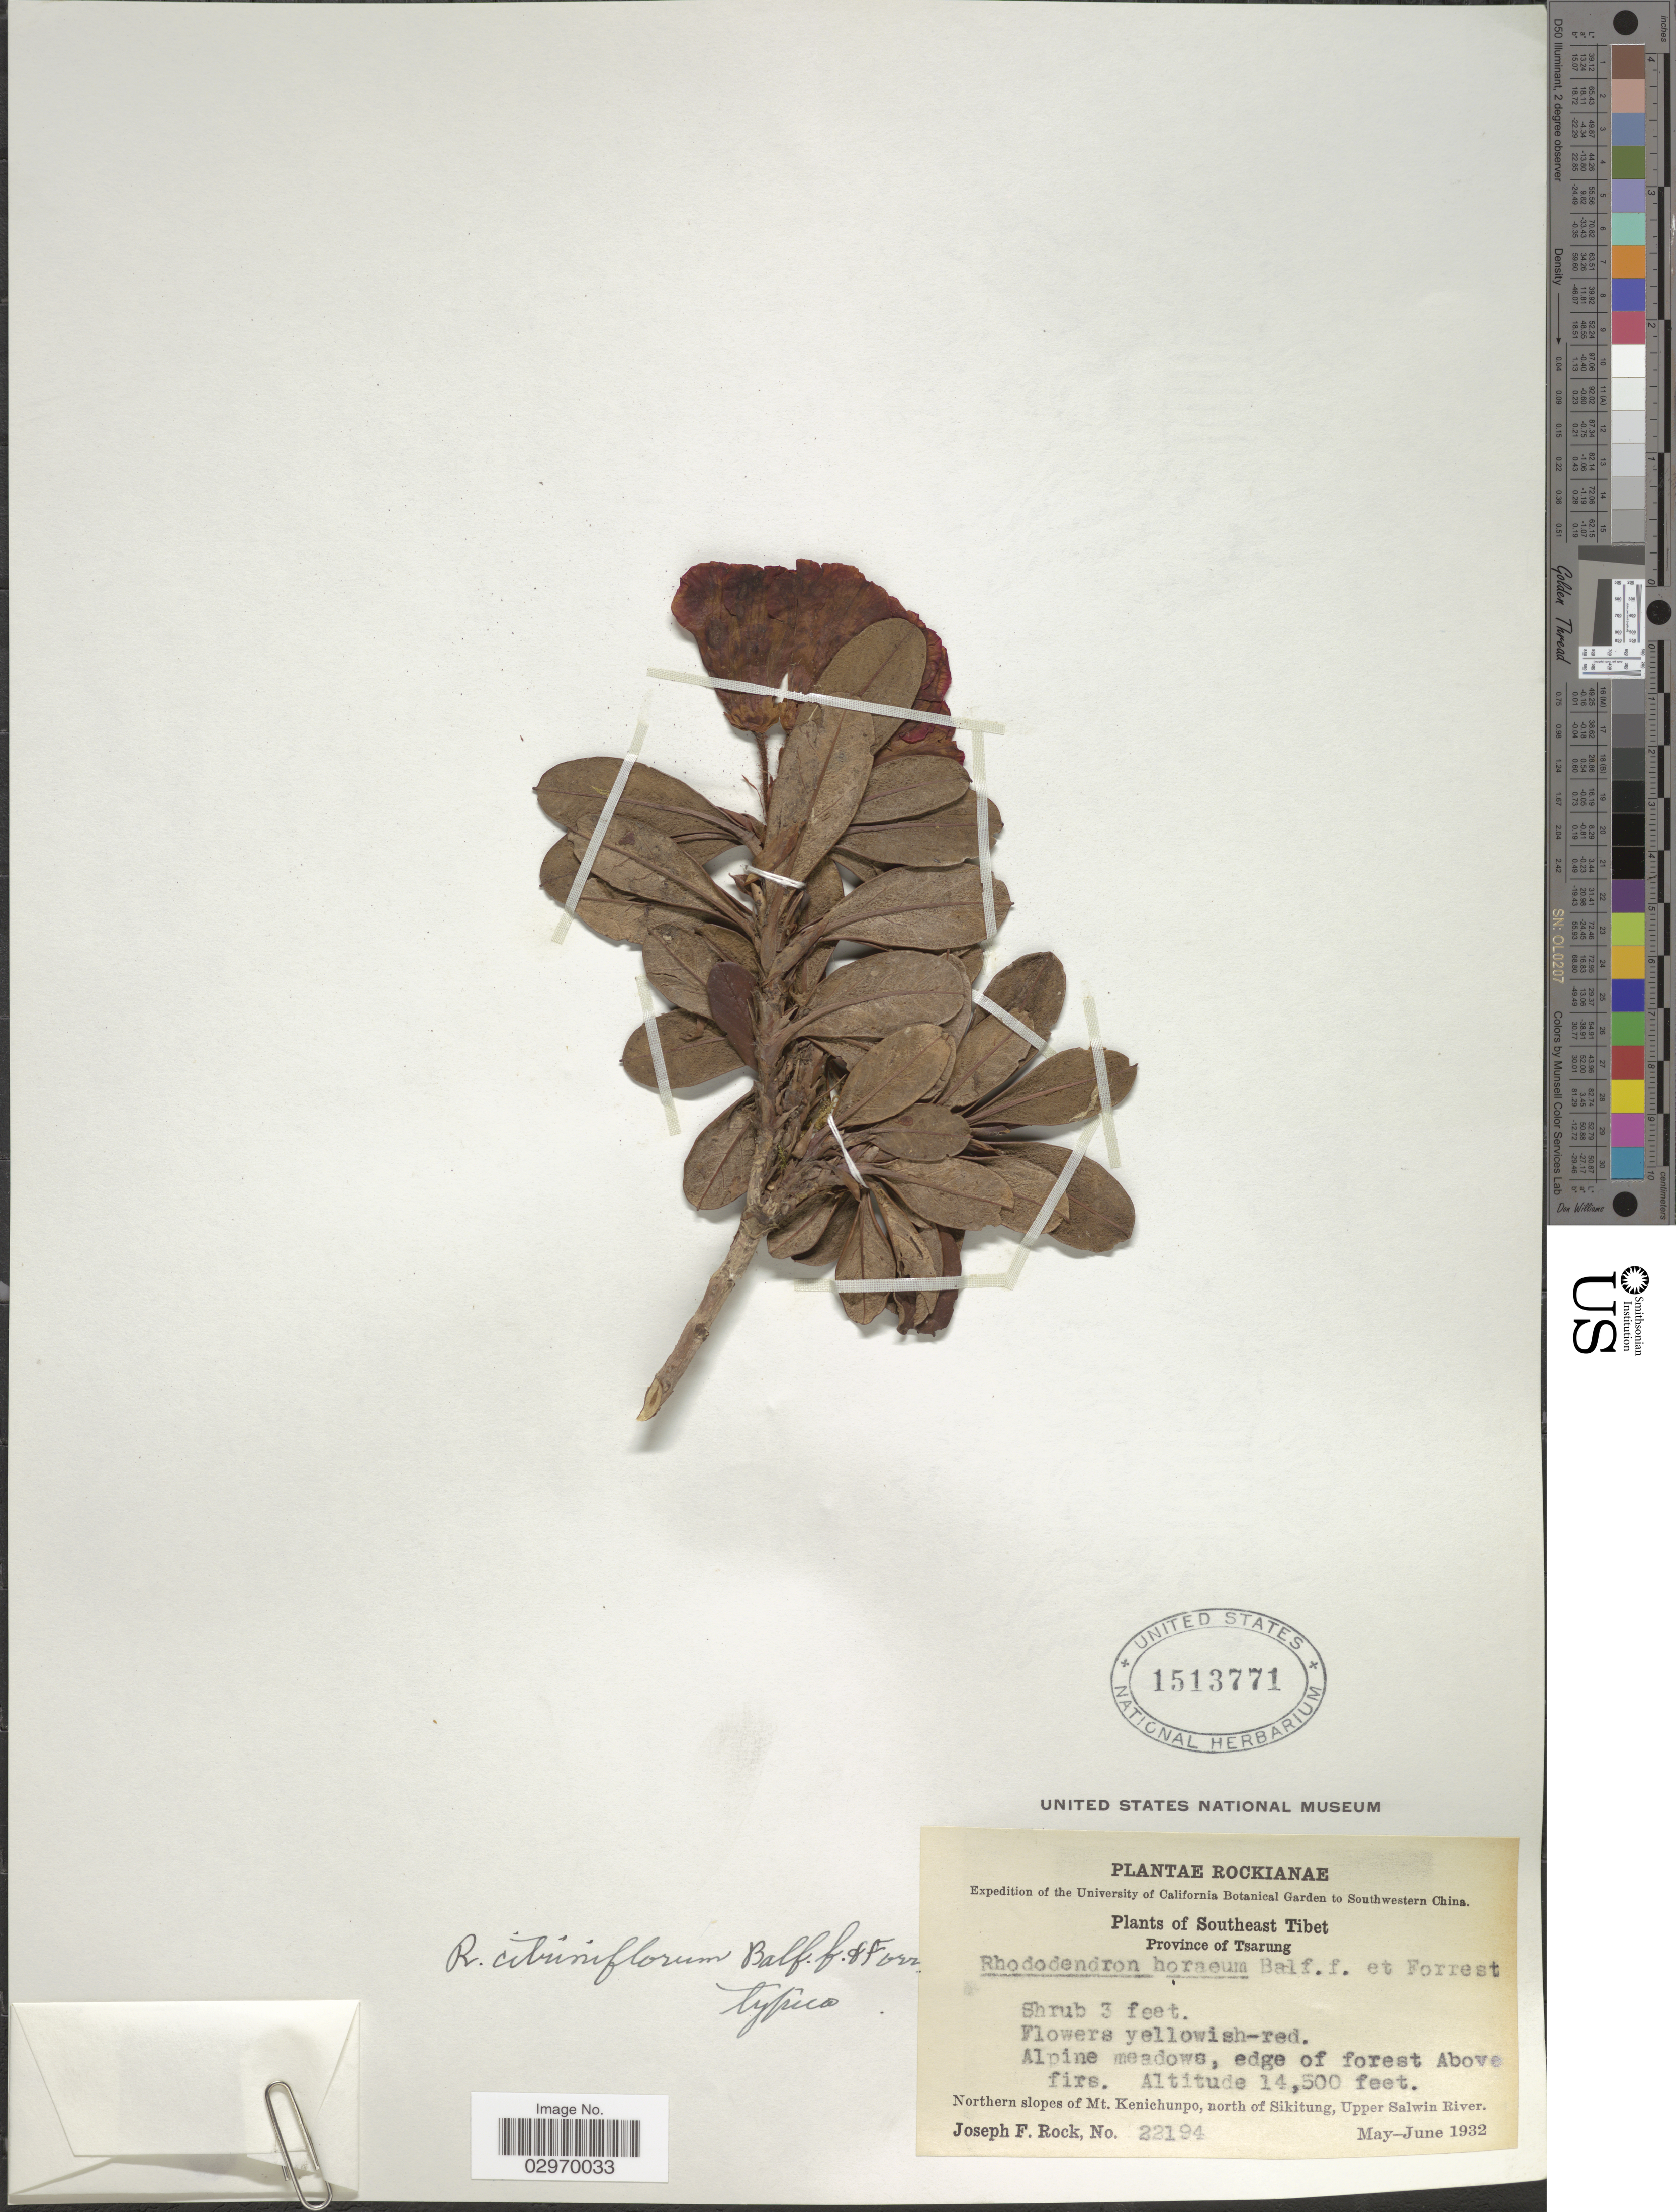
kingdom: Plantae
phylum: Tracheophyta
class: Magnoliopsida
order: Ericales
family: Ericaceae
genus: Rhododendron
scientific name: Rhododendron citriniflorum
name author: Balf. f. & Forrest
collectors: J. F. Rock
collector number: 22194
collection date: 1932-05/1932-06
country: China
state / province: Xizang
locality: Southwestern China. Southeast Tibet. Province of Tsarung. Northern slopes of Mt. Kenichunpo, north of Sikitung, Upper Salwin River.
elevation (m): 4420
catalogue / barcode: US 1513771